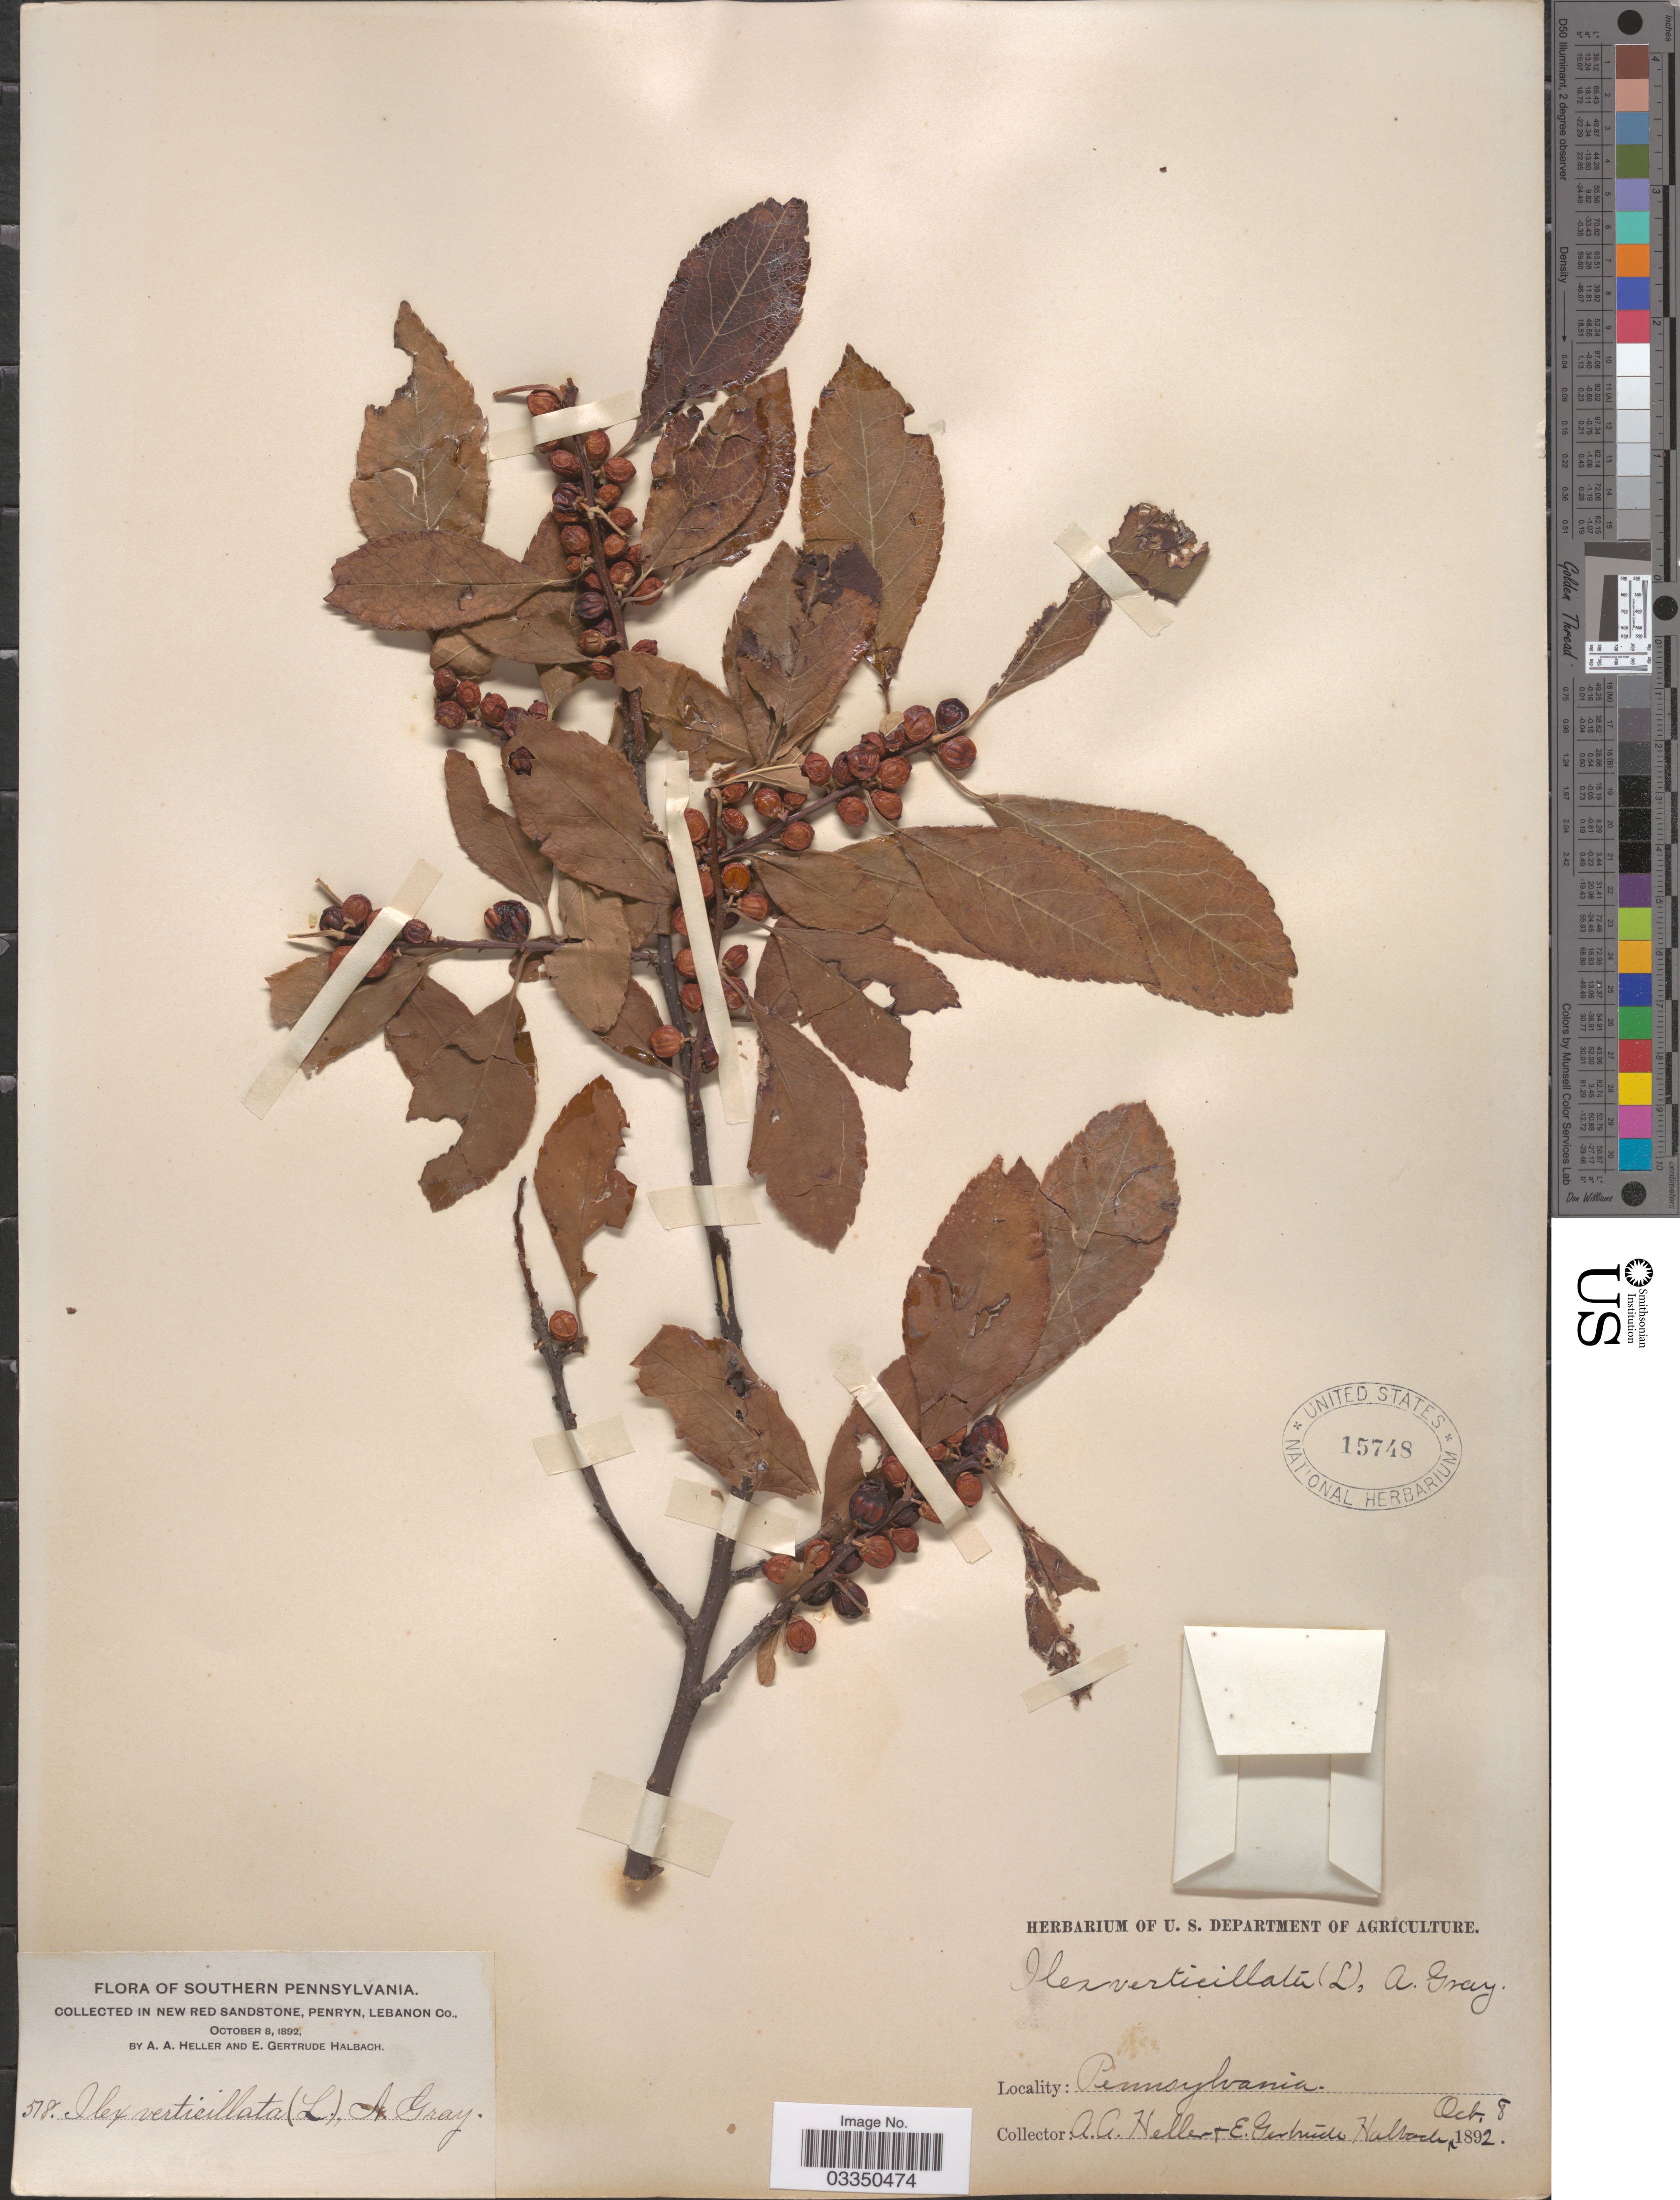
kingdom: Plantae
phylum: Tracheophyta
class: Magnoliopsida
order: Aquifoliales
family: Aquifoliaceae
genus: Ilex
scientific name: Ilex verticillata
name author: (L.) A. Gray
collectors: A. A. Heller & E. G. Halbach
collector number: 518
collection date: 1892-10-08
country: United States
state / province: Pennsylvania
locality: Southern Pennsylvania. In New Red Sandstone, Penryn, Lebanon Co.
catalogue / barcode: US 15748